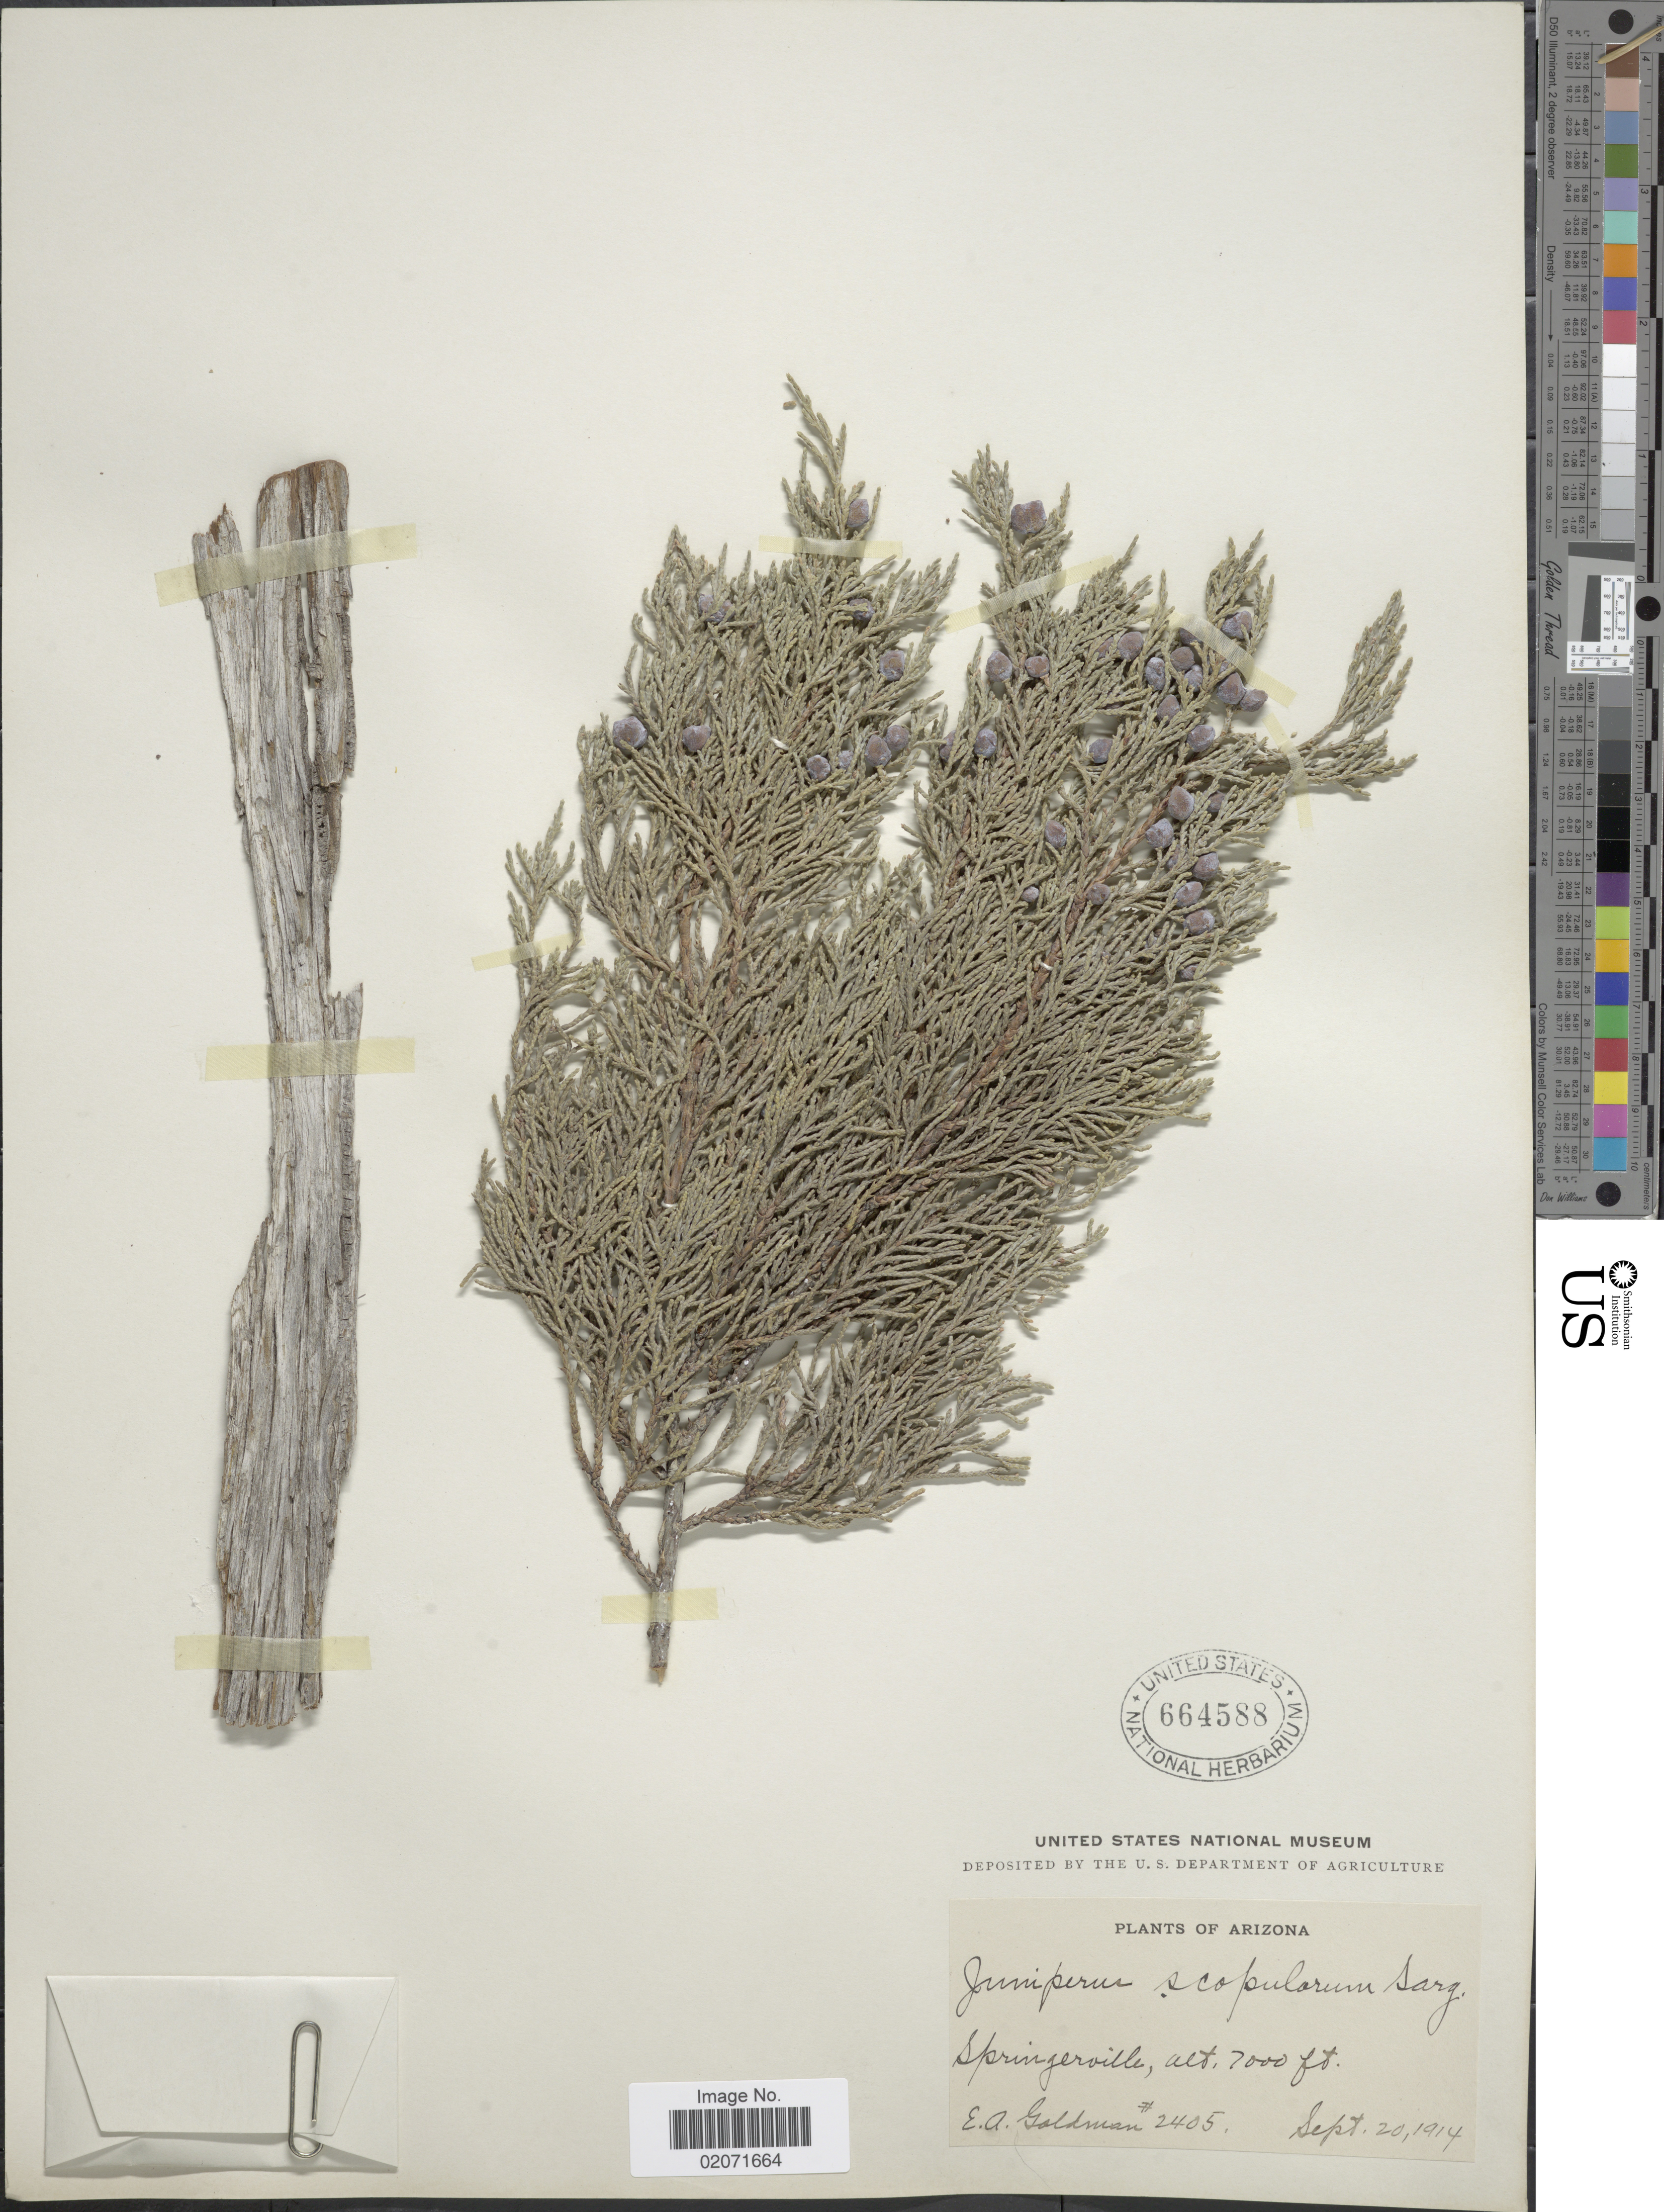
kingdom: Plantae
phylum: Tracheophyta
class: Pinopsida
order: Pinales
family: Cupressaceae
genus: Juniperus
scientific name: Juniperus scopulorum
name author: Sarg.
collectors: E. A. Goldman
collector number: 2405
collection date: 1914-09-20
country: United States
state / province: Arizona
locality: Springerville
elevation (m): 2134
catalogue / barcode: US 664588